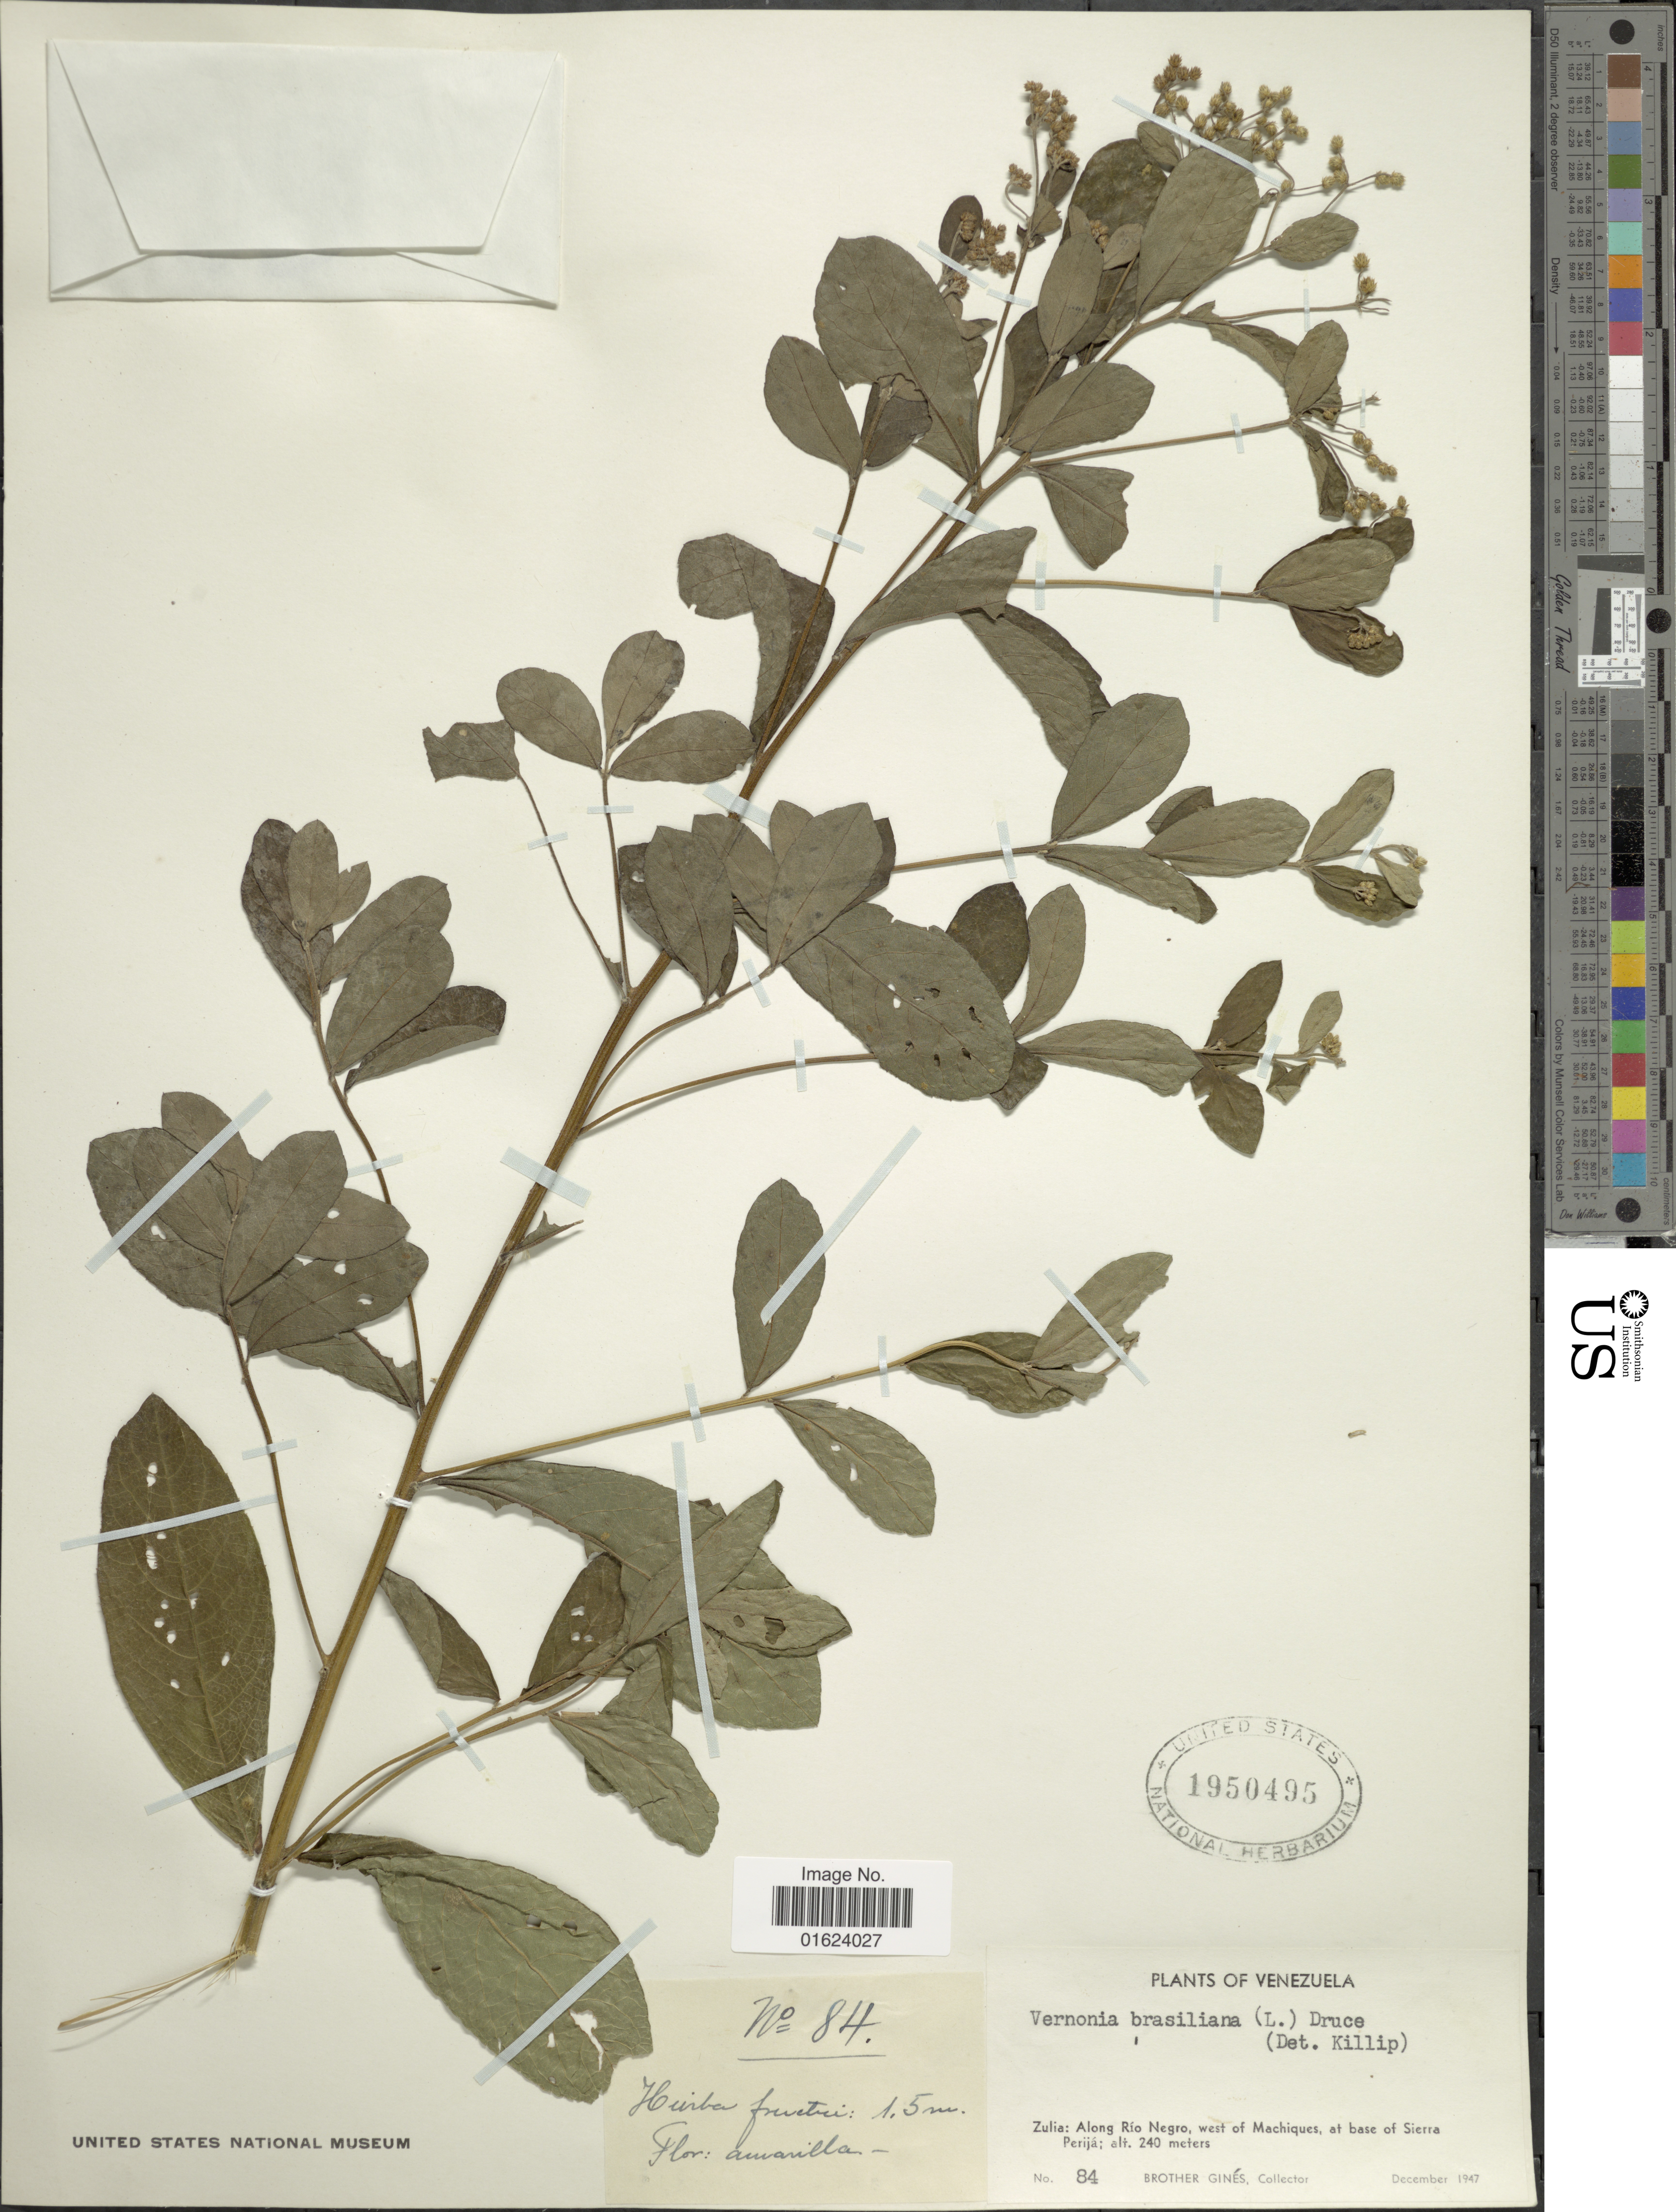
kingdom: Plantae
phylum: Tracheophyta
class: Magnoliopsida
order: Asterales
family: Asteraceae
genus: Vernonia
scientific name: Vernonia brasiliana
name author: (L.) Druce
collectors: Bro. Gines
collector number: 84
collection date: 1947-12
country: Venezuela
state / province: Zulia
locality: Zulia: Along Rio Negro, west of Machiques, at base of Sierra Perija.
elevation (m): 240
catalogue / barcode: US 1950495